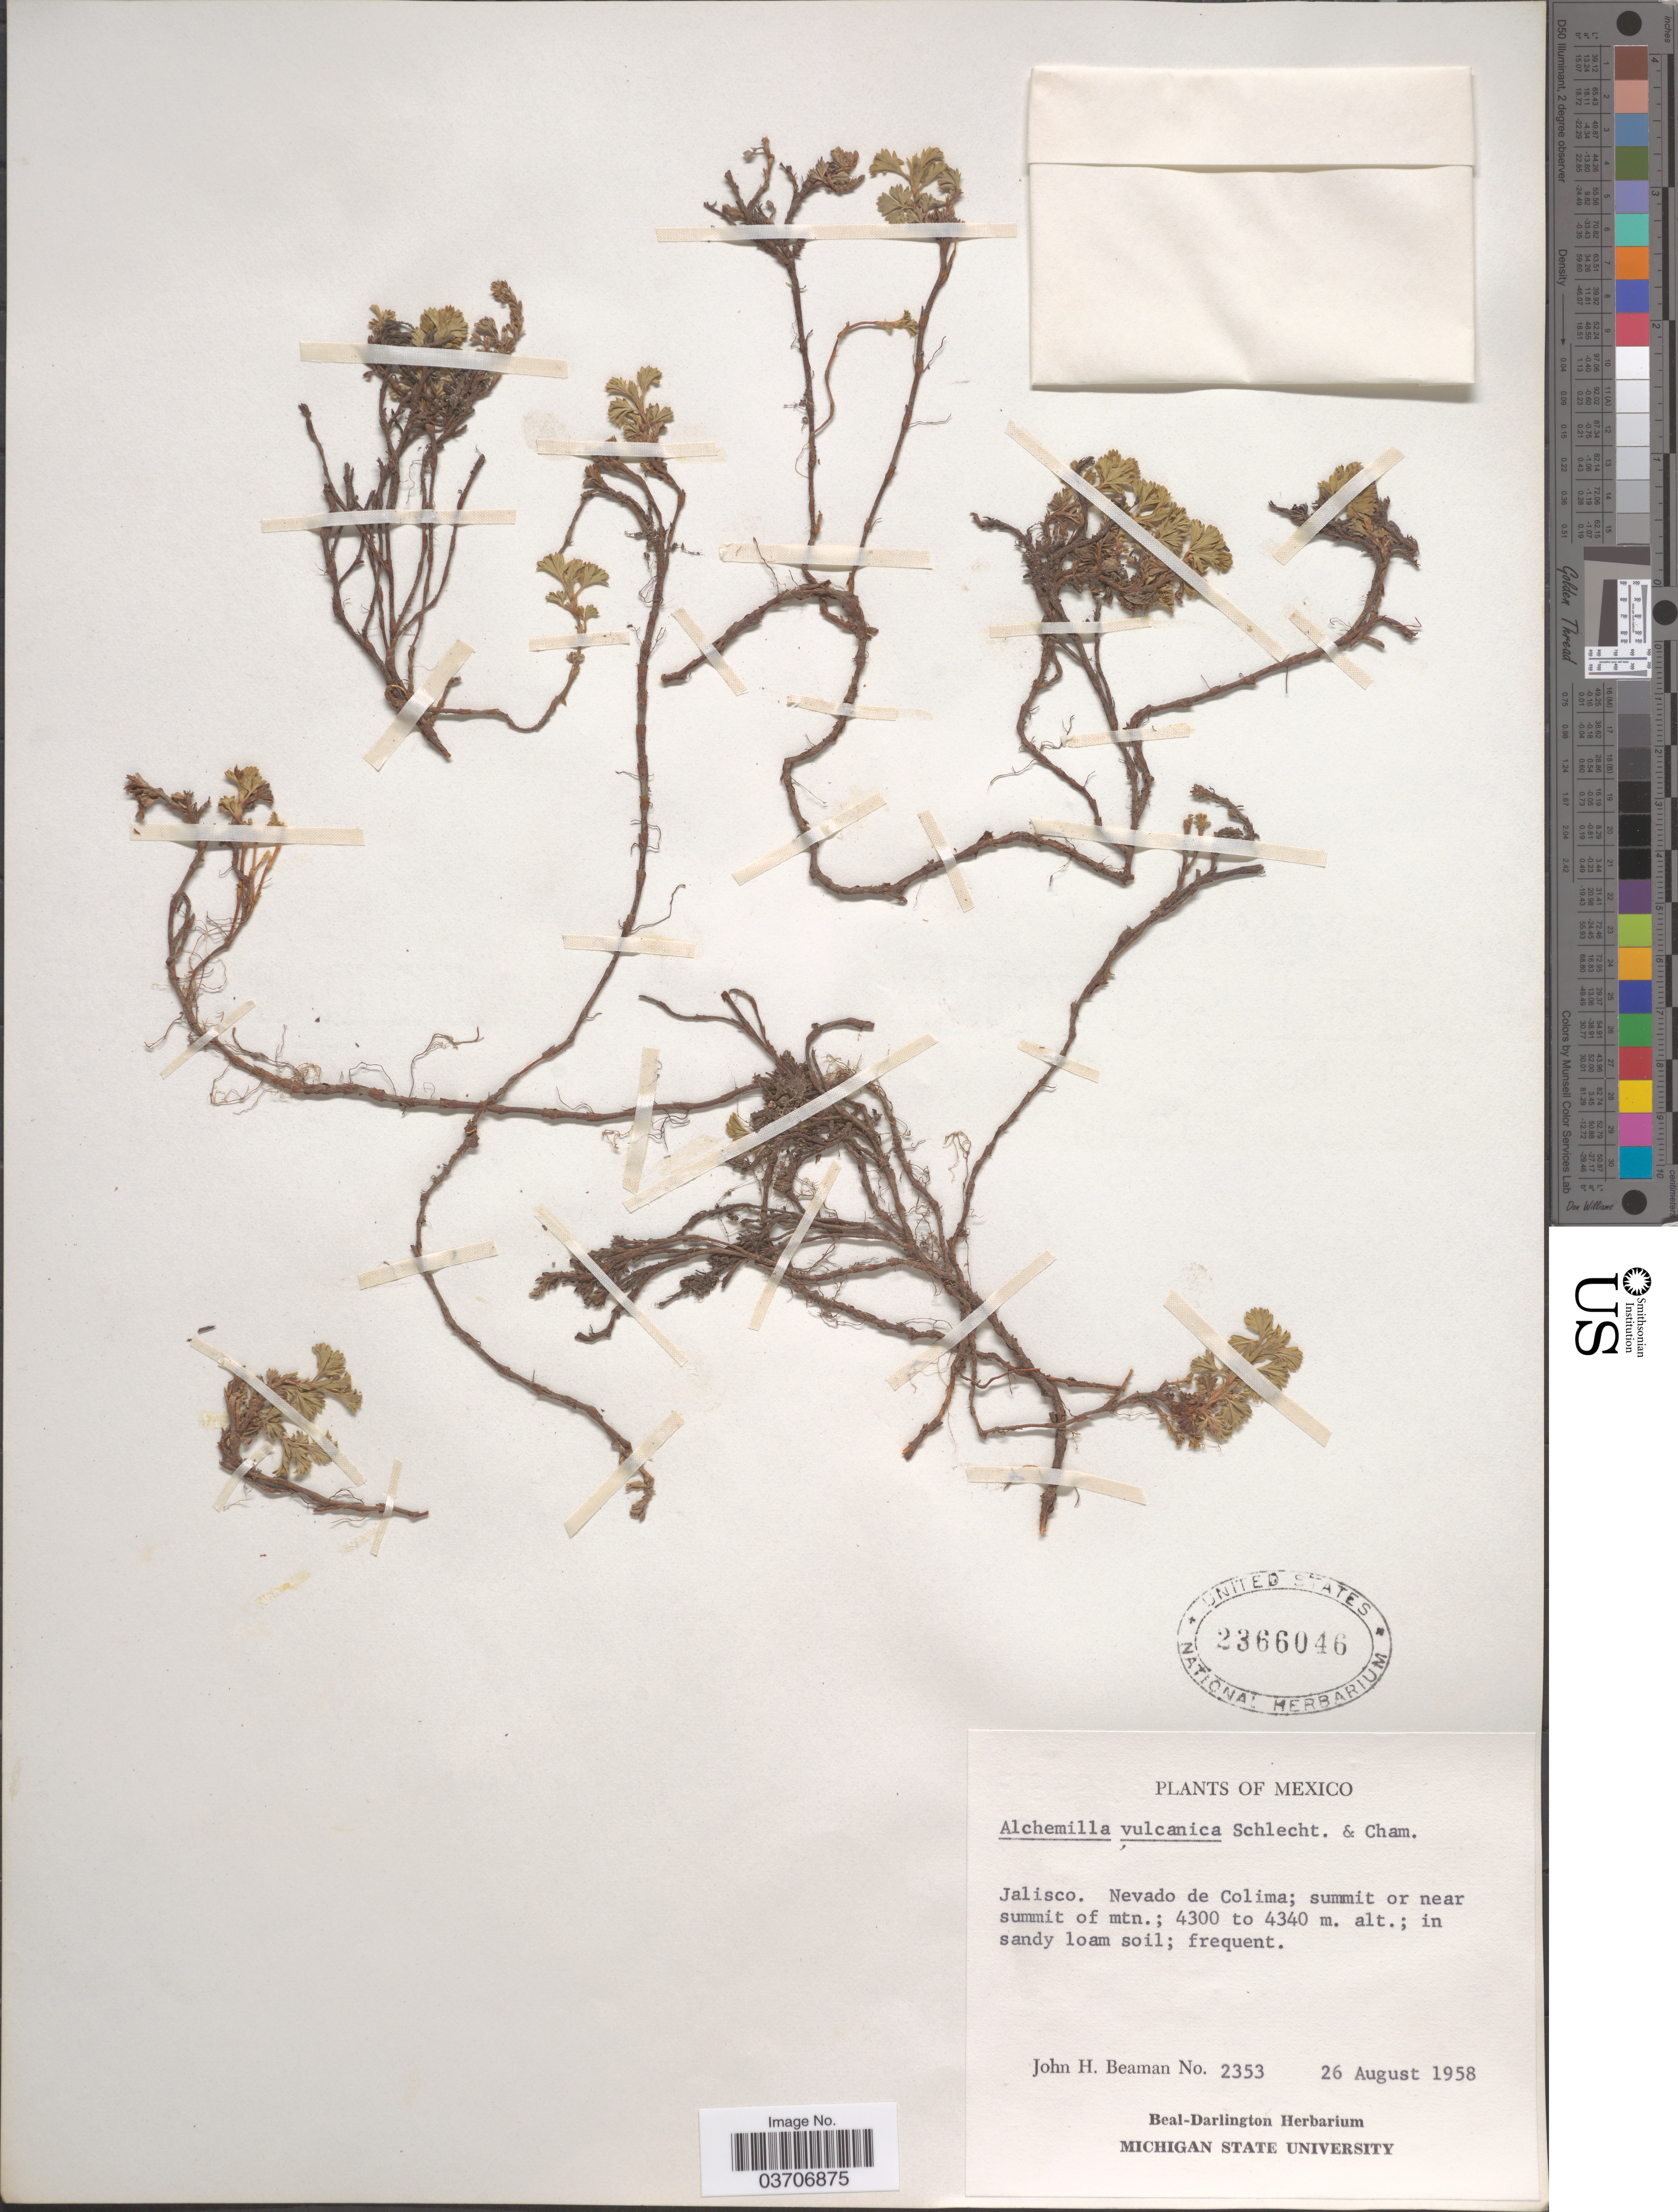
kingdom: Plantae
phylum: Tracheophyta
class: Magnoliopsida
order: Rosales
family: Rosaceae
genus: Lachemilla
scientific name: Lachemilla vulcanica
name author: (Cham. & Schltdl.) Rydb.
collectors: J. H. Beaman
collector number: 2353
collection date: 1958-08-26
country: Mexico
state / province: Jalisco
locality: Nevado de Colima; summit or near summit of mtn.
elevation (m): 4300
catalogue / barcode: US 2366046